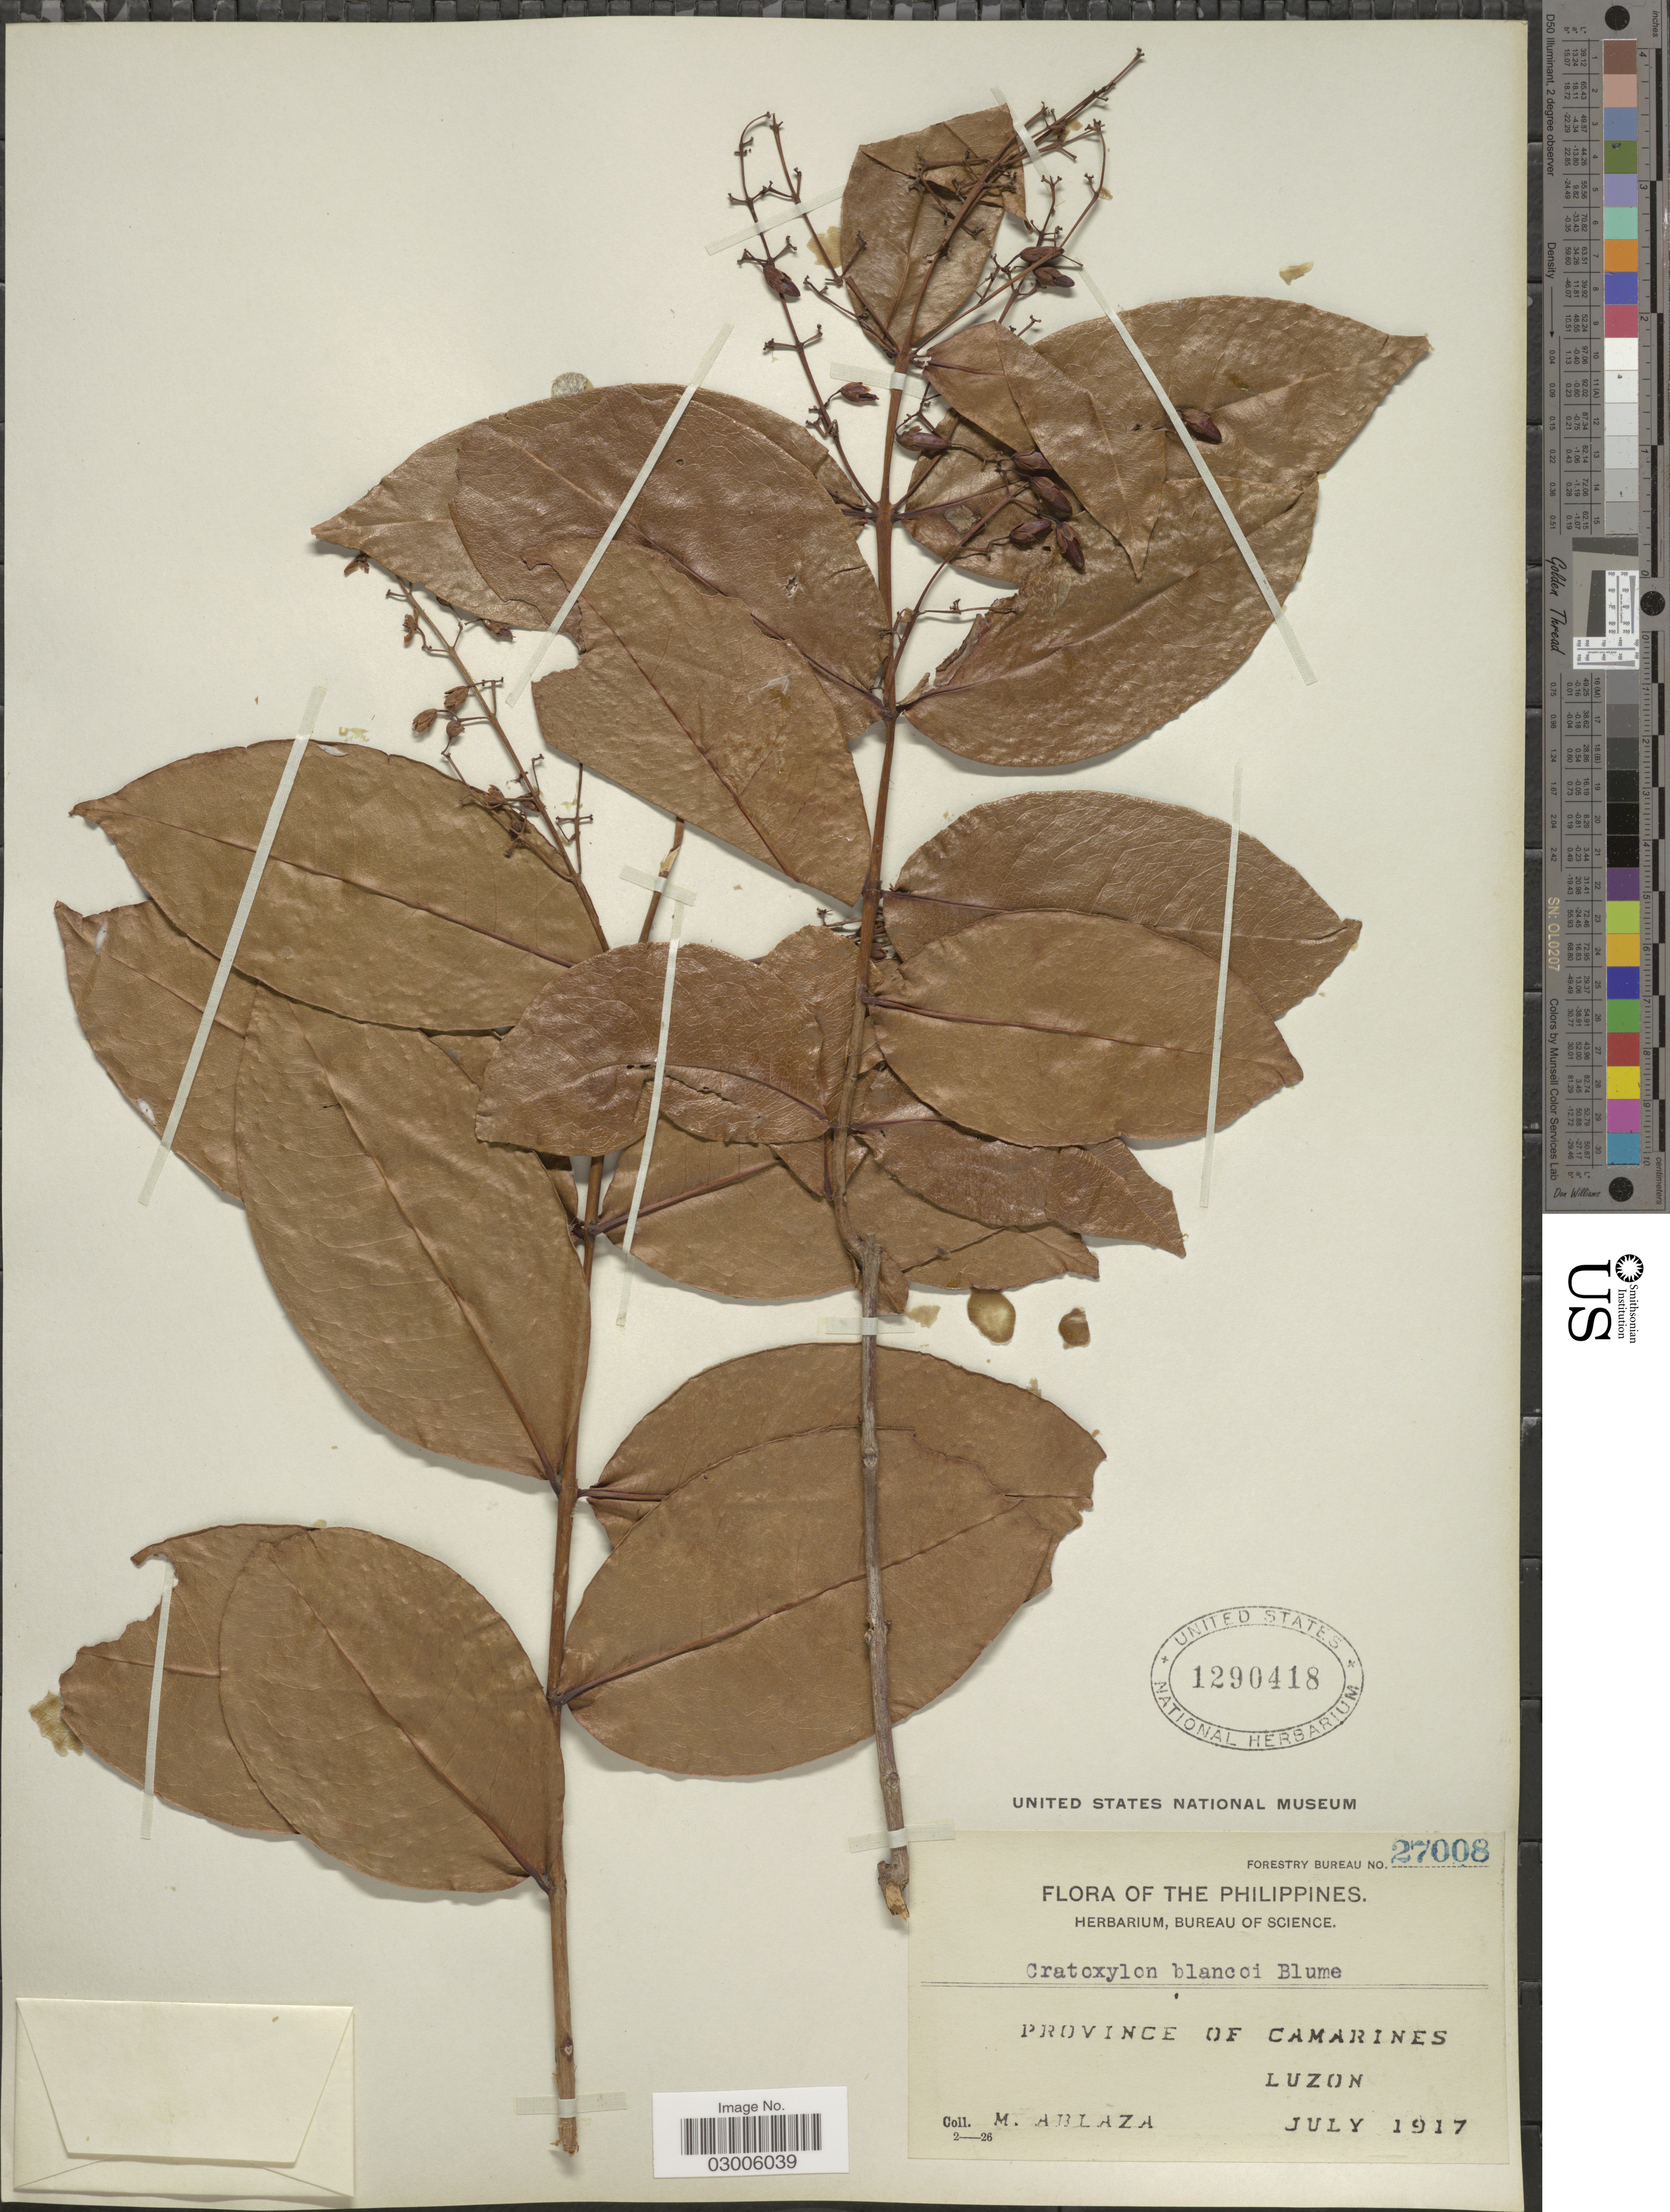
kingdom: Plantae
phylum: Tracheophyta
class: Magnoliopsida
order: Malpighiales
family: Hypericaceae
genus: Cratoxylum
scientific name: Cratoxylum blancoi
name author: Blume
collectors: M. Ablaza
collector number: Forestry Bureau 27008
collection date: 1917-07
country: Philippines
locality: Province of Camarines. Luzon.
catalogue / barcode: US 1290418